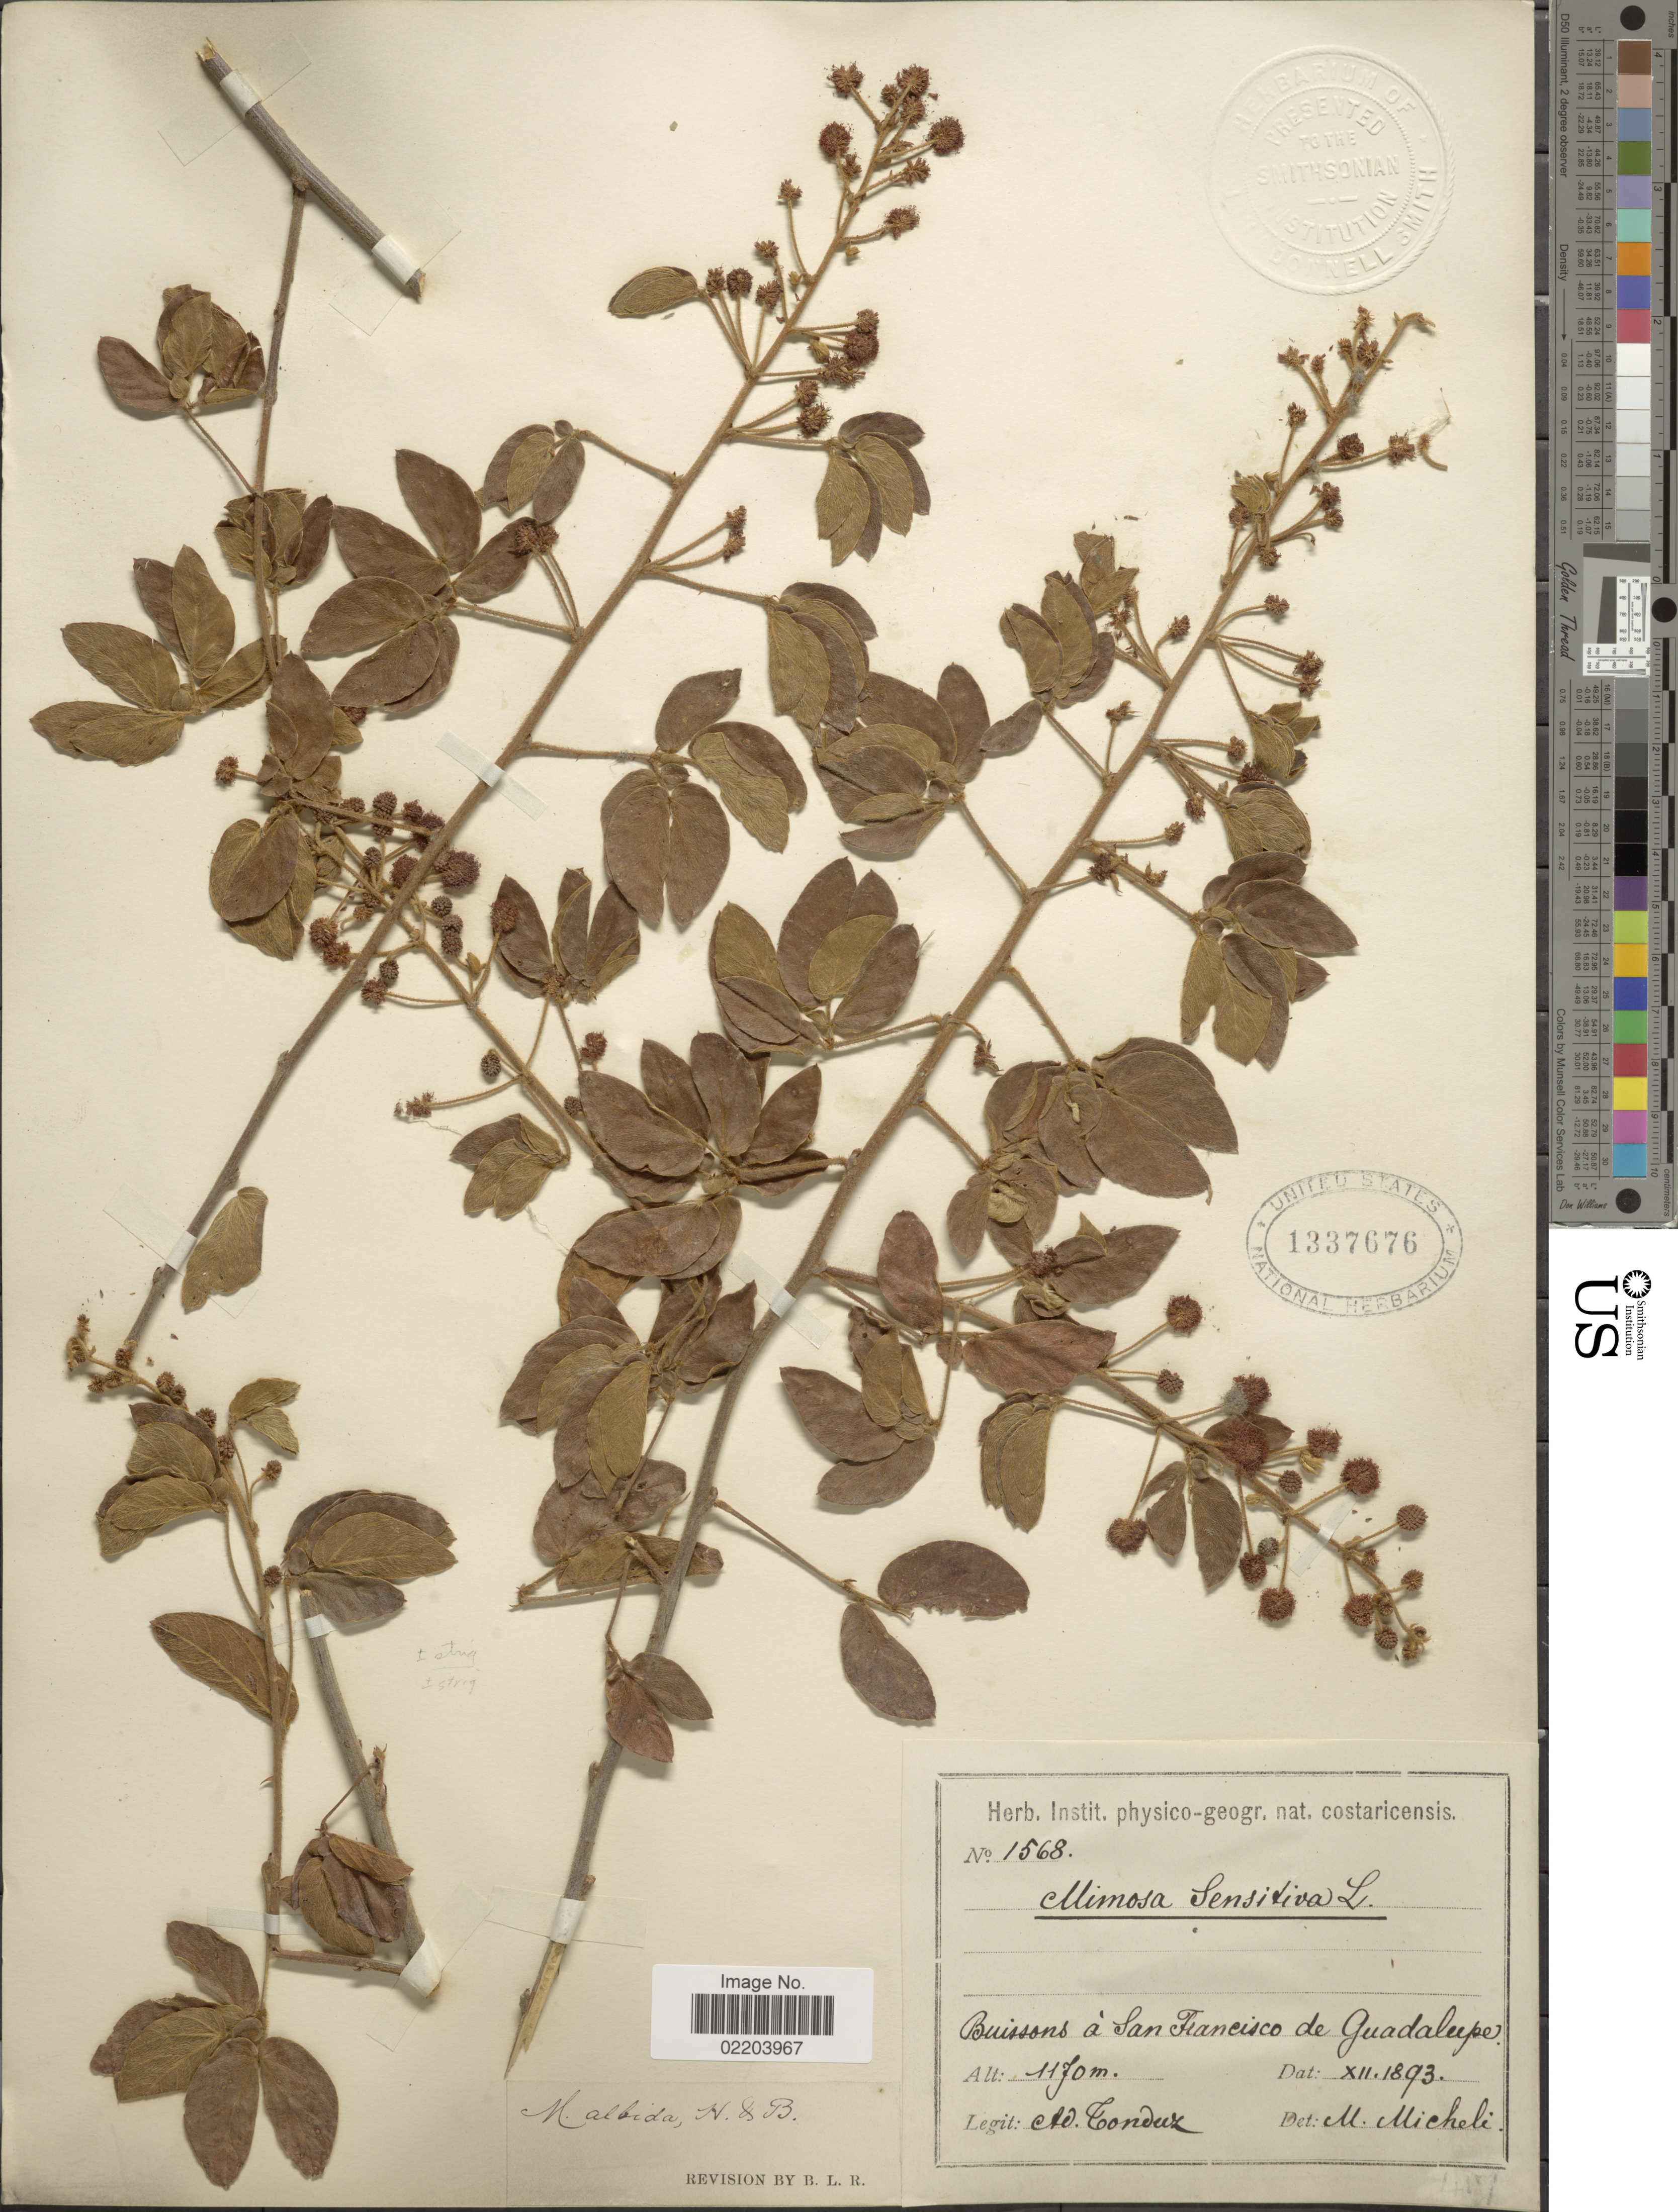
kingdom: Plantae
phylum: Tracheophyta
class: Magnoliopsida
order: Fabales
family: Fabaceae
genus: Mimosa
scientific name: Mimosa albida var. strigosa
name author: (Willd.) B.L. Rob.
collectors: A. Tonduz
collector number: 1568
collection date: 1893-12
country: Costa Rica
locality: Buissons á San Francisco de Guadalupe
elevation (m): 1170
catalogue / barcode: US 1337676